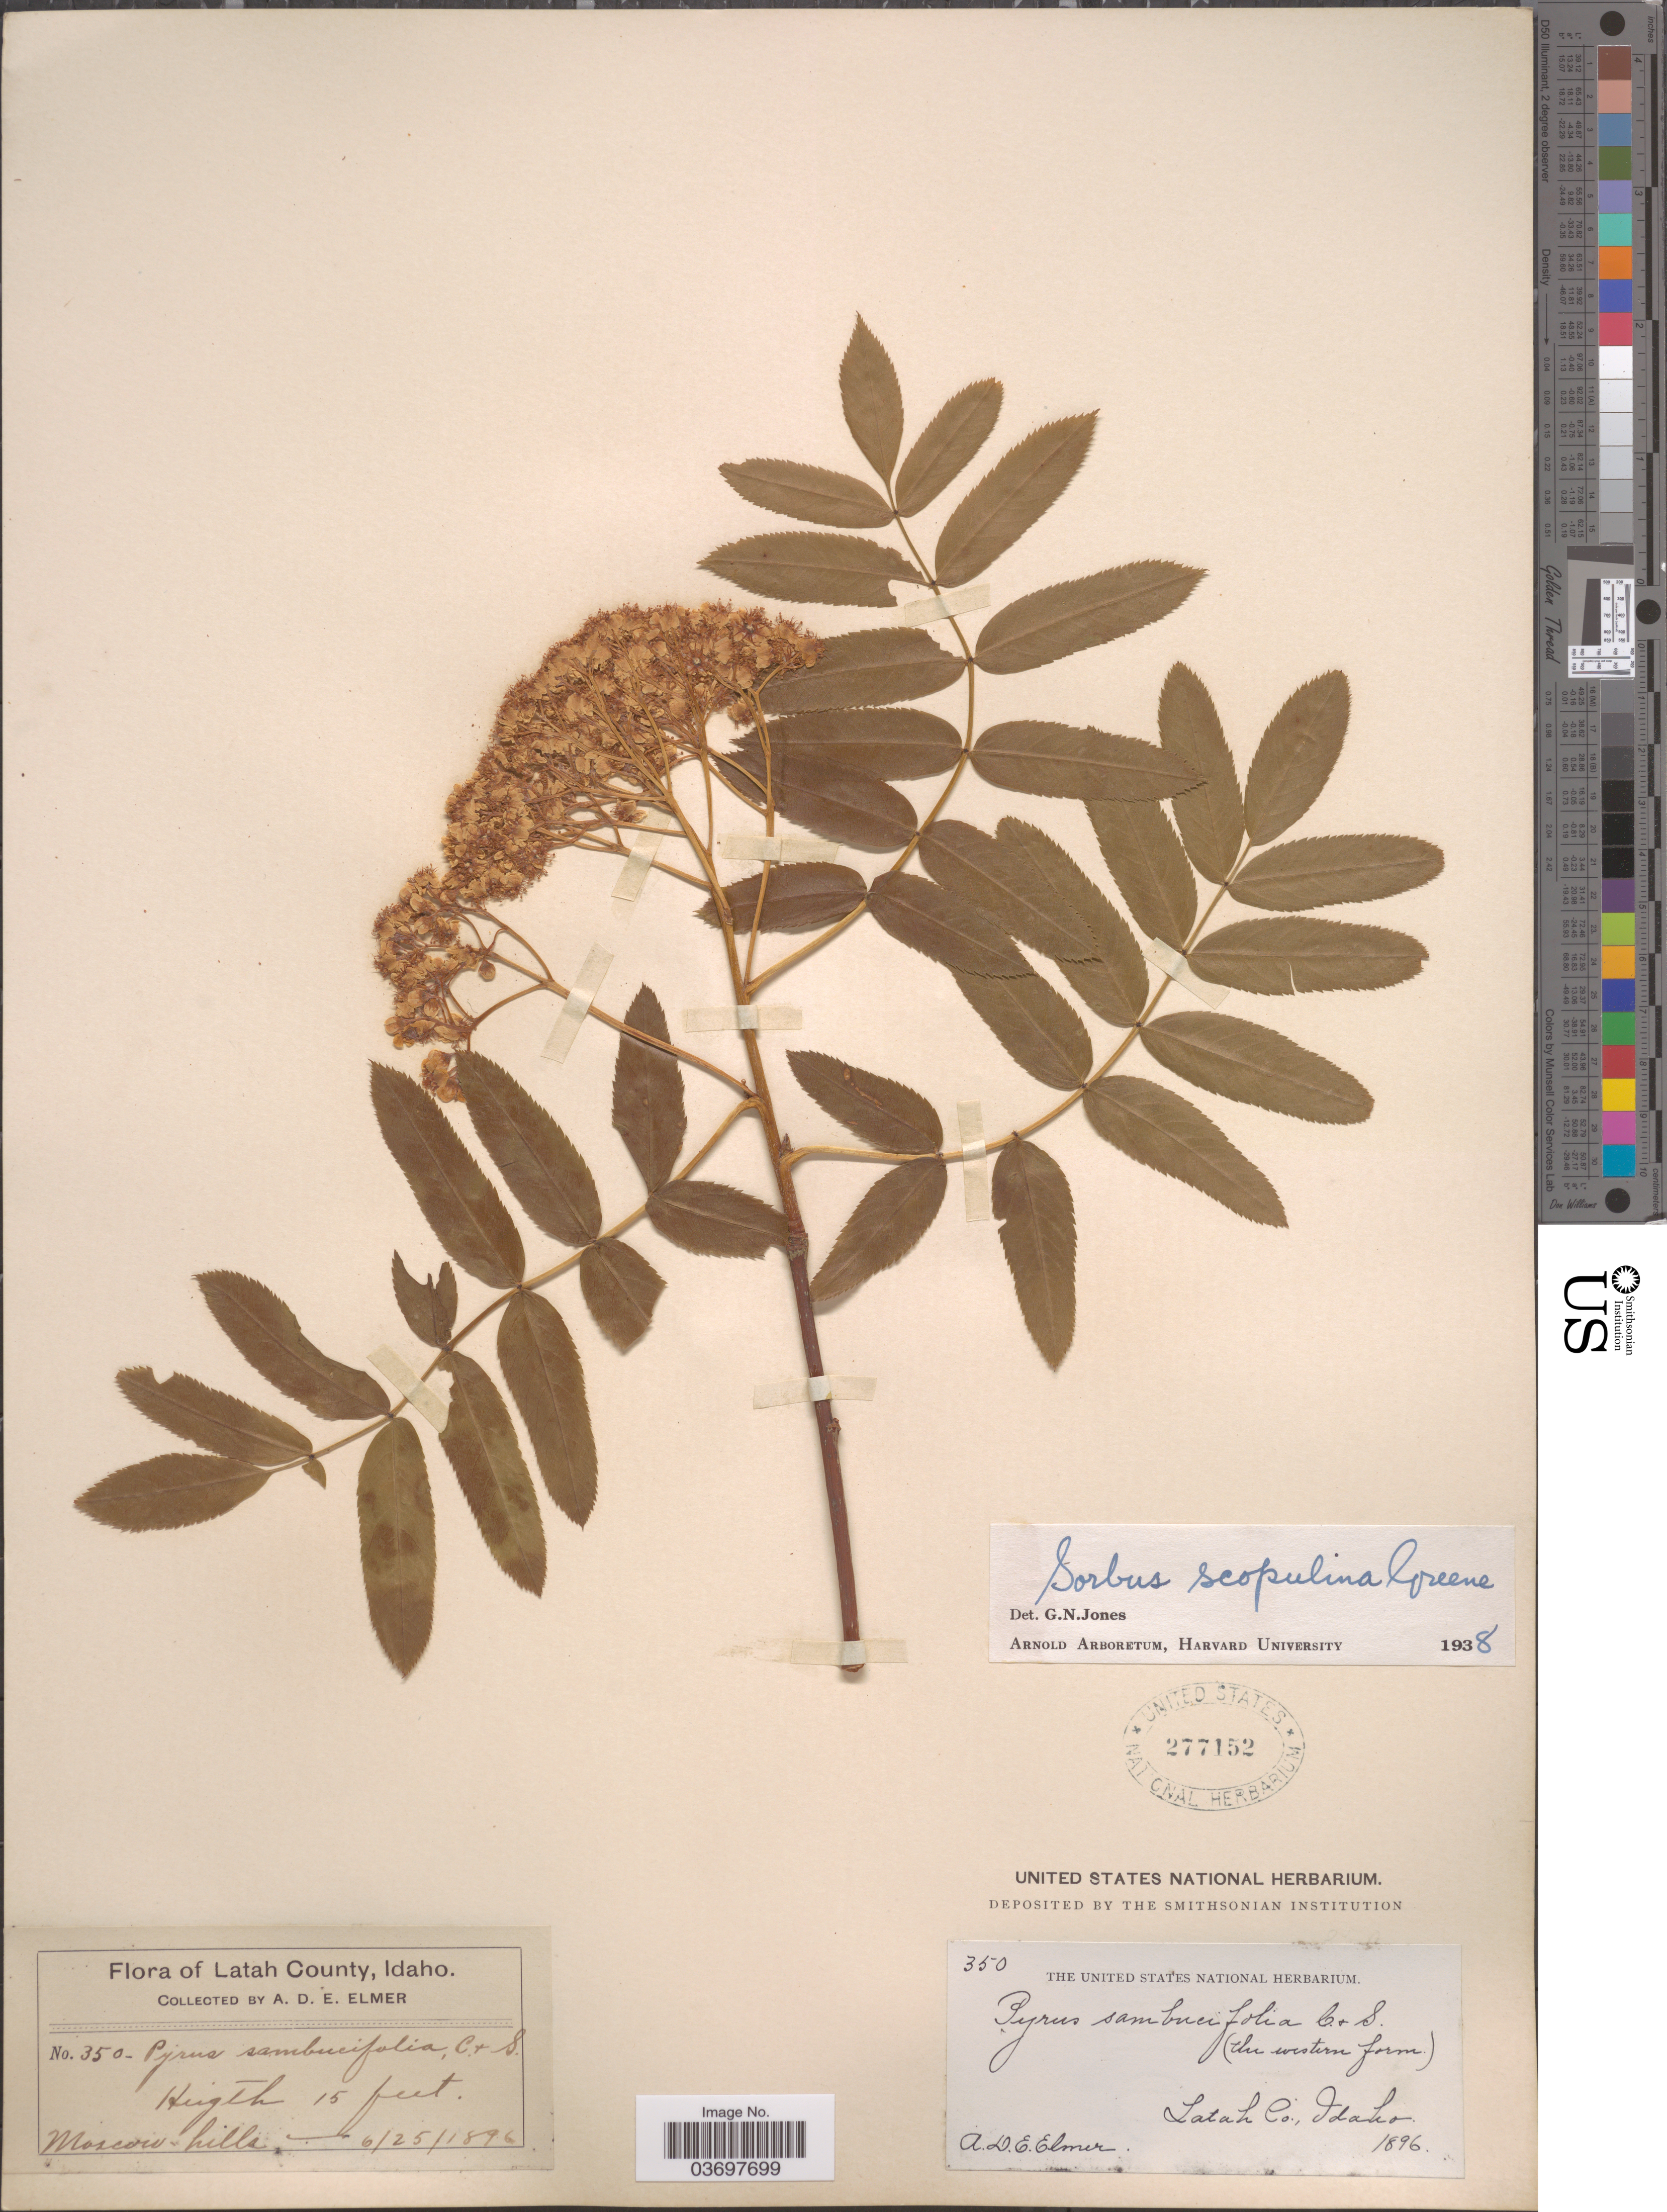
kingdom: Plantae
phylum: Tracheophyta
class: Magnoliopsida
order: Rosales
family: Rosaceae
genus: Sorbus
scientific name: Sorbus scopulina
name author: Greene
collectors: A. D. E. Elmer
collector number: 350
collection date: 1896-06-25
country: United States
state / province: Idaho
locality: Latah County. Moscow hills.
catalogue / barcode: US 277152